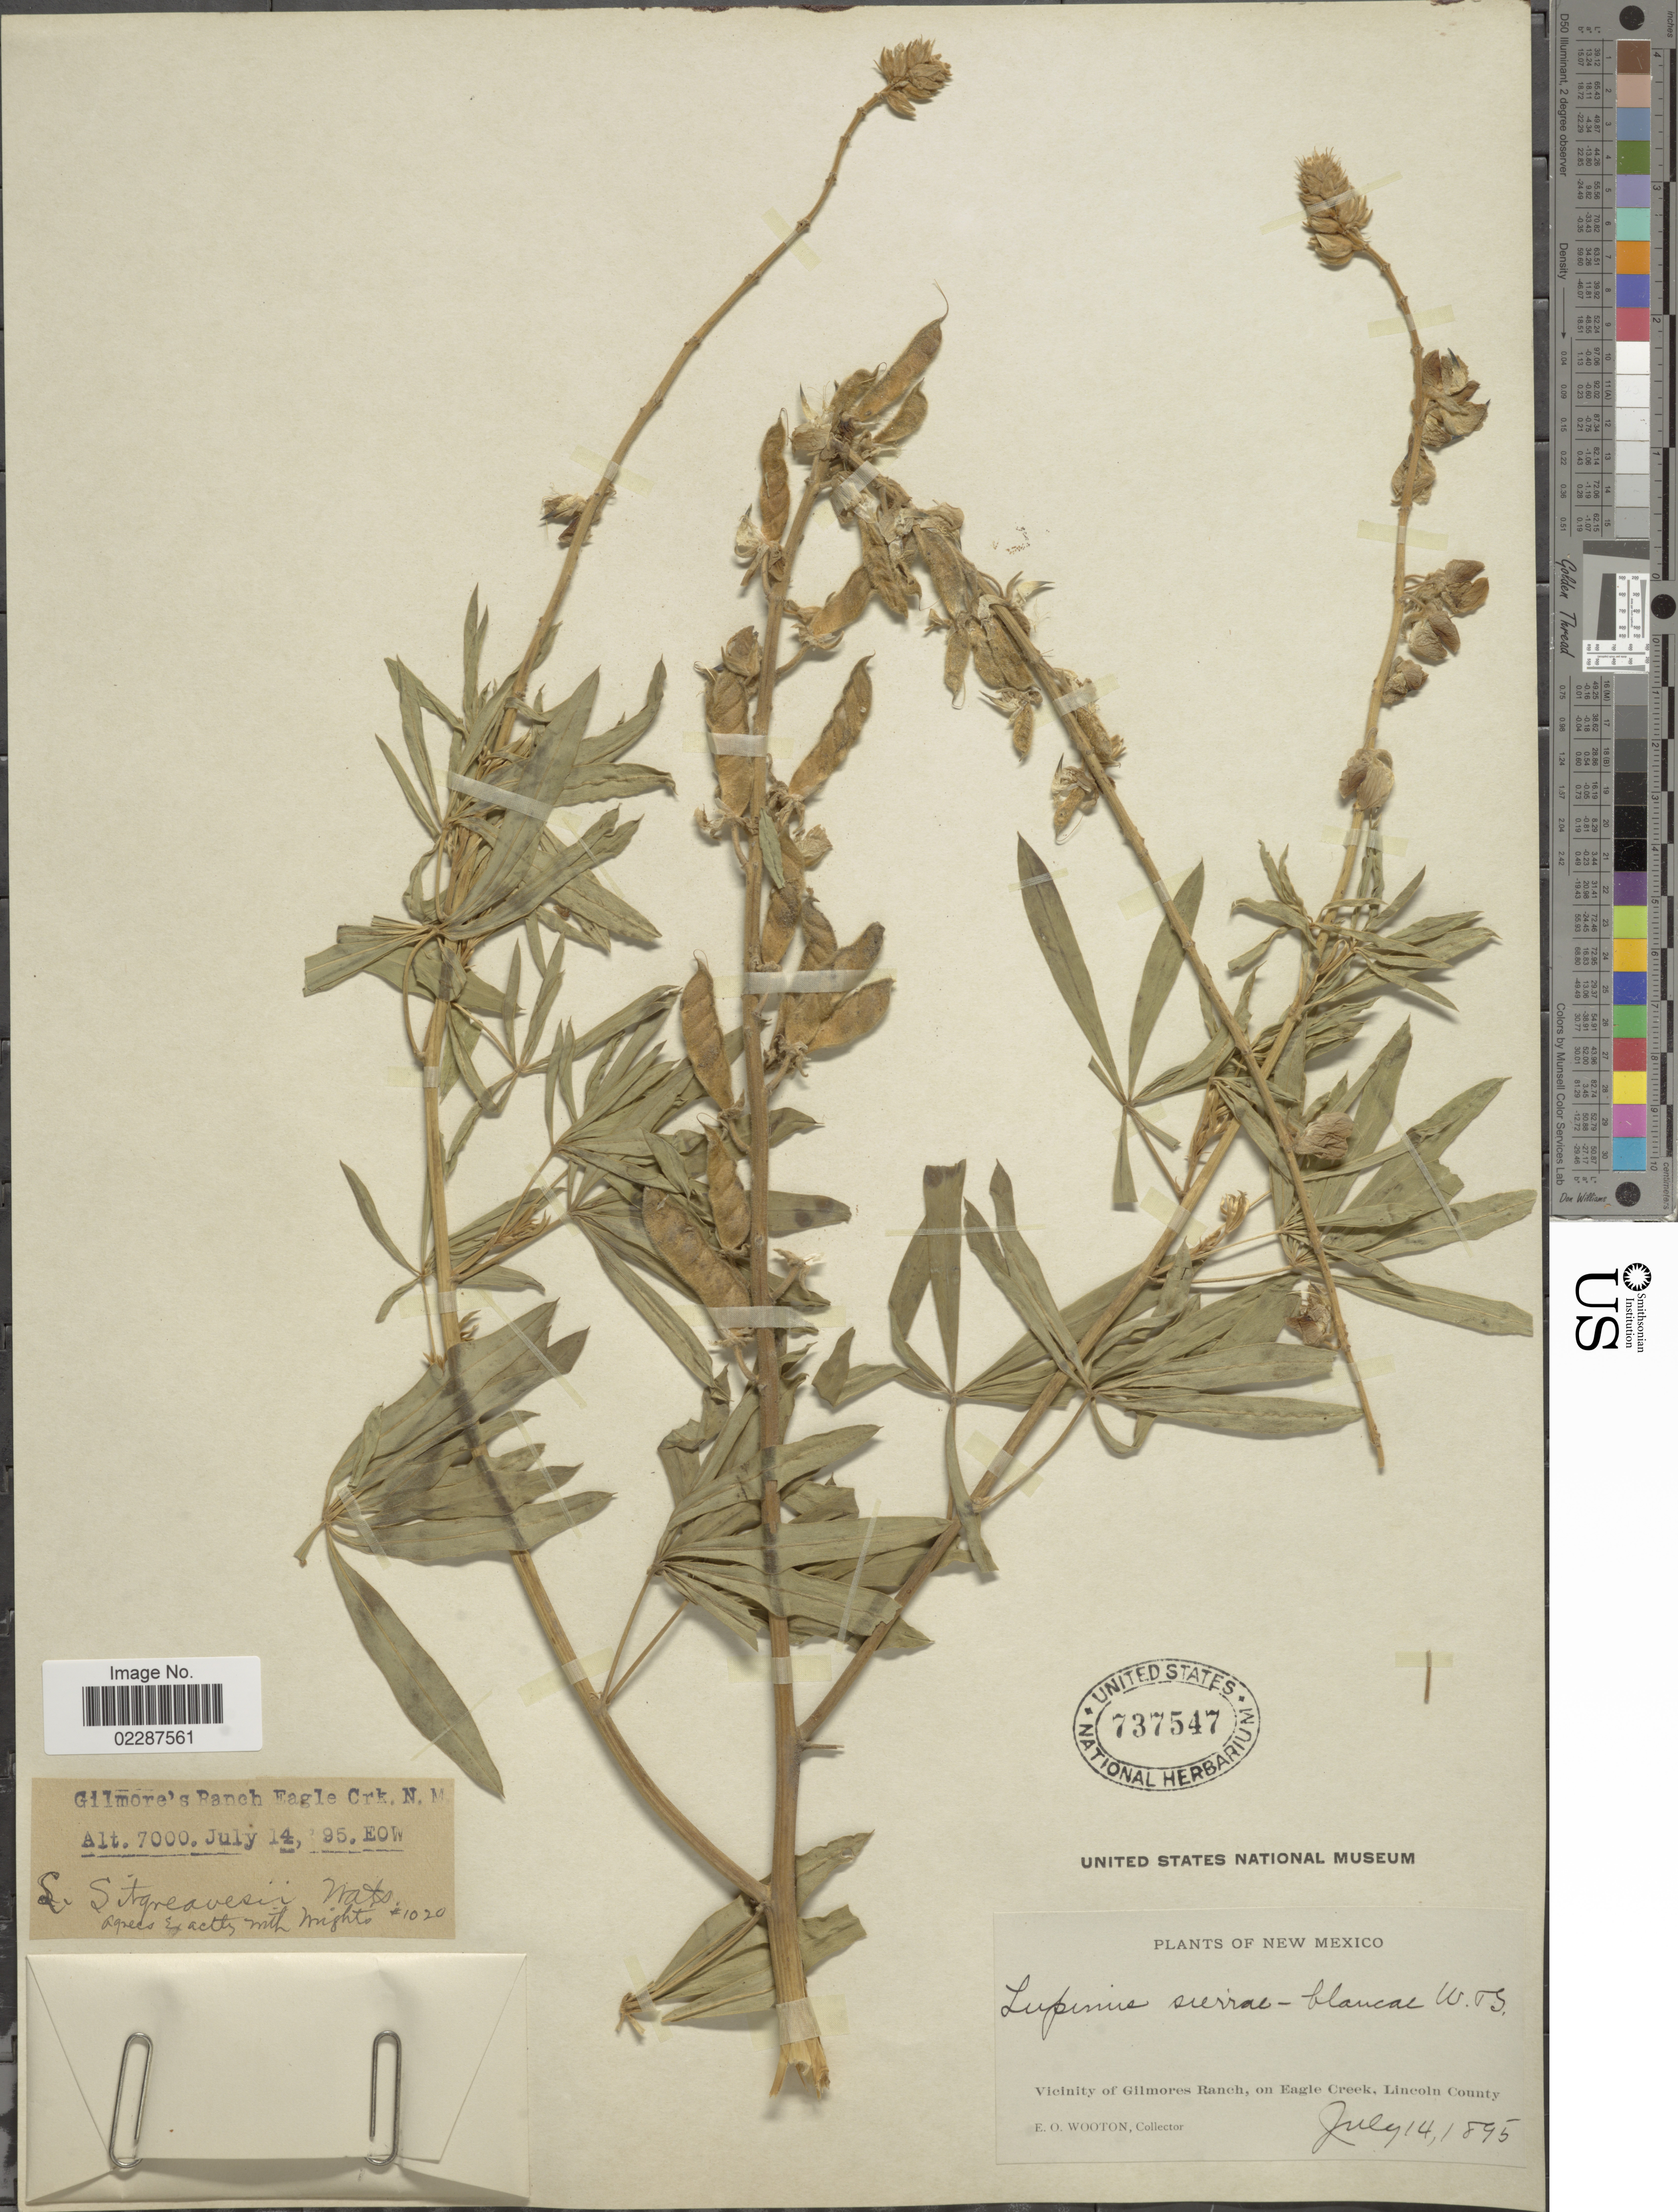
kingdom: Plantae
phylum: Tracheophyta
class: Magnoliopsida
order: Fabales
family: Fabaceae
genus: Lupinus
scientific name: Lupinus sierrae-blancae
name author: Wooton & Standl.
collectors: E. O. Wooton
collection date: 1895-07-14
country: United States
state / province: New Mexico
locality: Vicinity of Gilmores Ranch, on Eagle Creek, Lincoln County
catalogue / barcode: US 737547